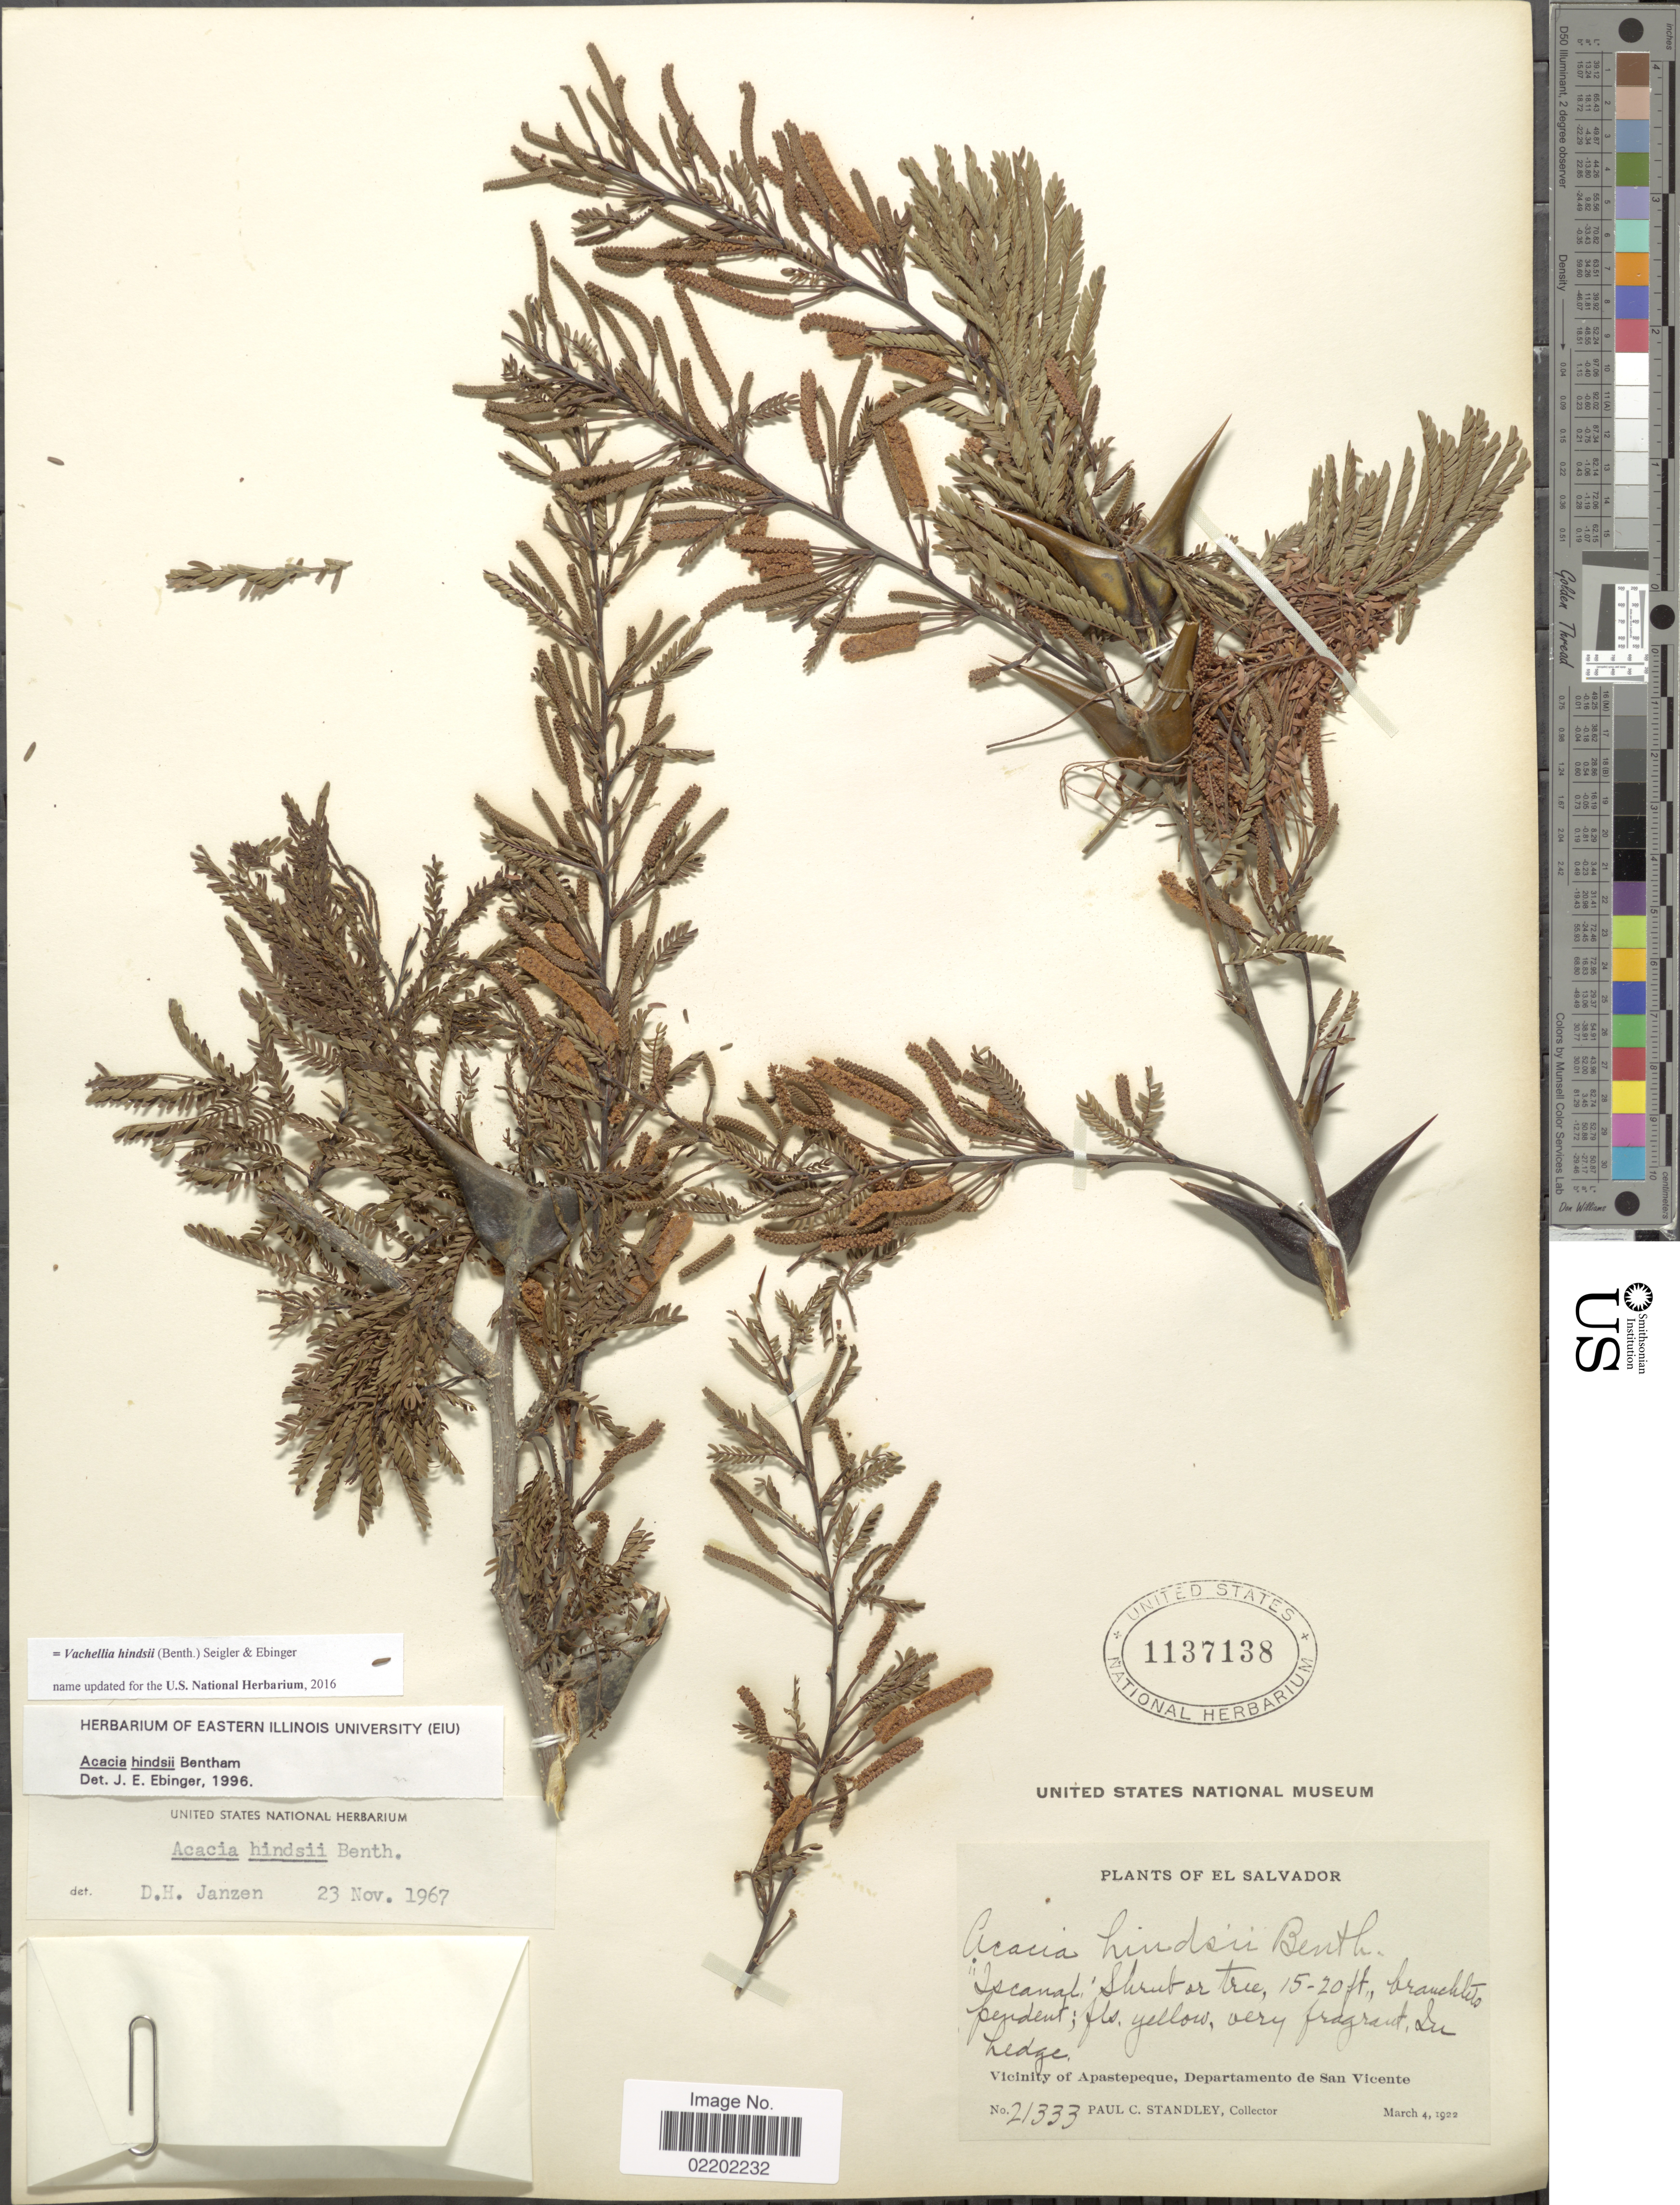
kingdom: Plantae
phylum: Tracheophyta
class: Magnoliopsida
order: Fabales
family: Fabaceae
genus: Vachellia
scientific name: Vachellia hindsii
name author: (Benth.) Seigler & Ebinger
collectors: P. C. Standley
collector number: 21333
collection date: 1922-03-04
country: El Salvador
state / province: San Vincente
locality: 'Iscanal', In ledge, Vicinity of Apastepeque, Departamento de San Vicente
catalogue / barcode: US 1137138